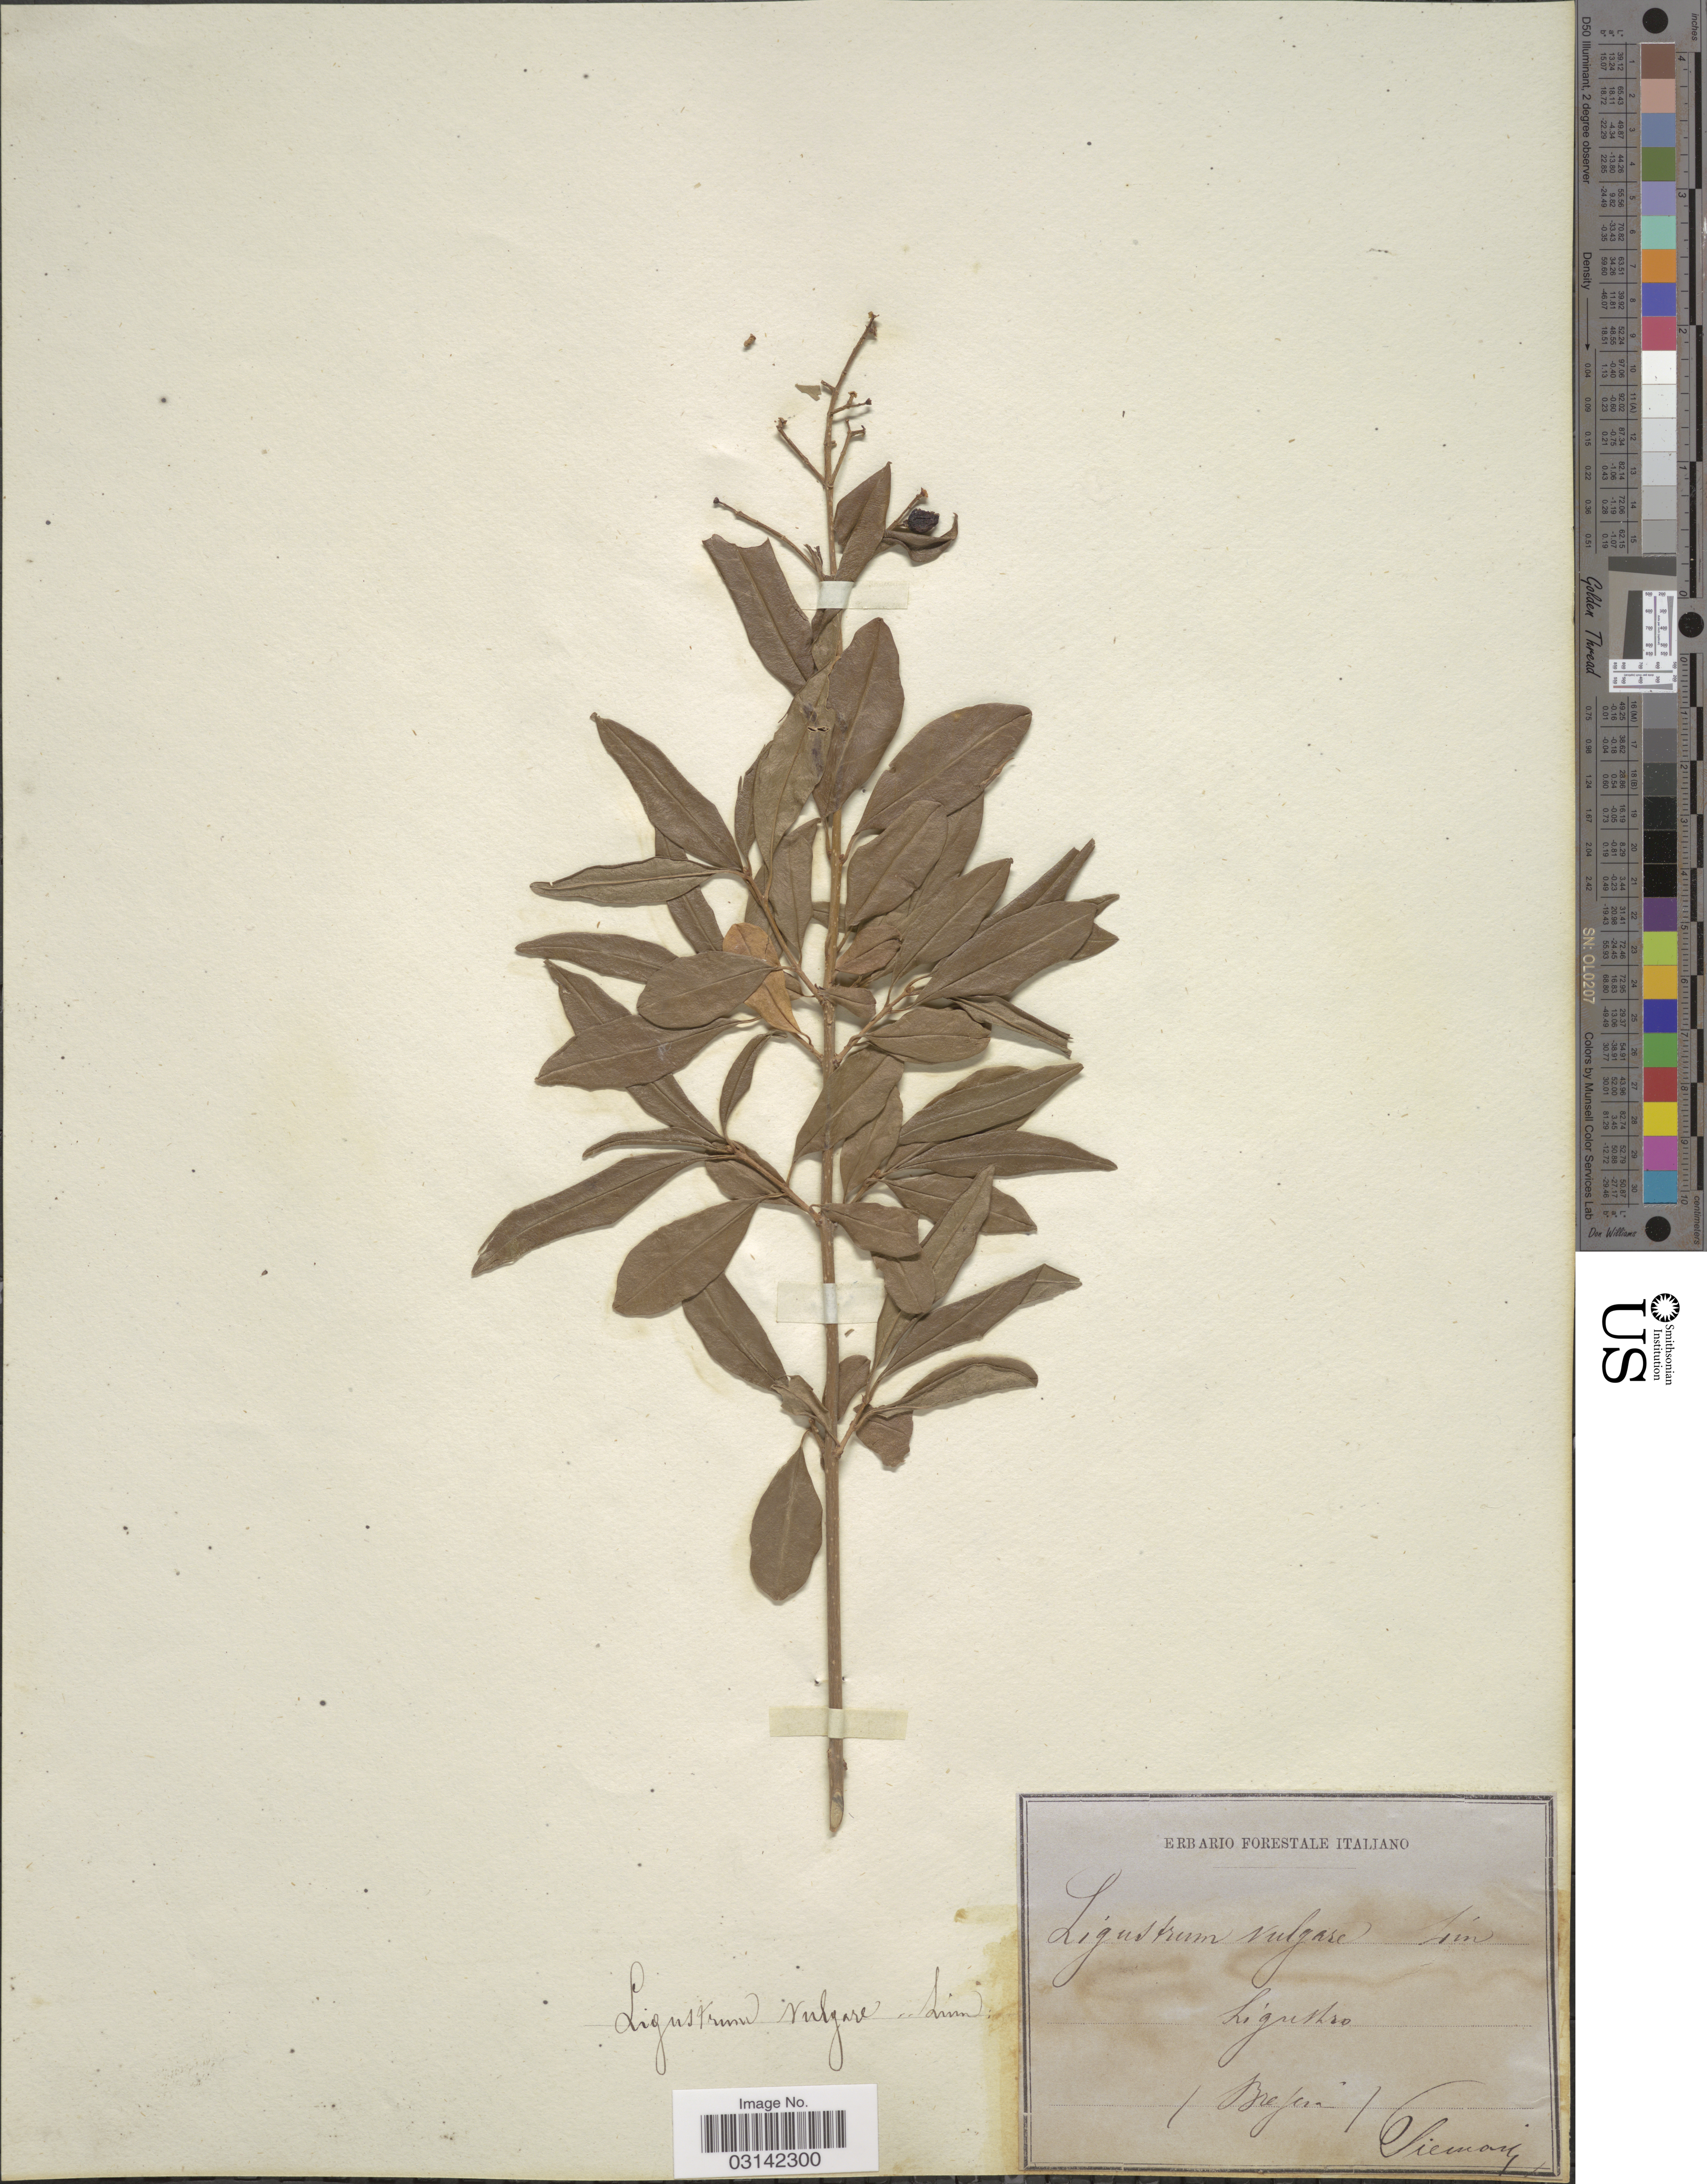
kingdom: Plantae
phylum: Tracheophyta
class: Magnoliopsida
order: Lamiales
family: Oleaceae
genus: Ligustrum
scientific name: Ligustrum vulgare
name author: L.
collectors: Wiemann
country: Italy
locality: Brescia.